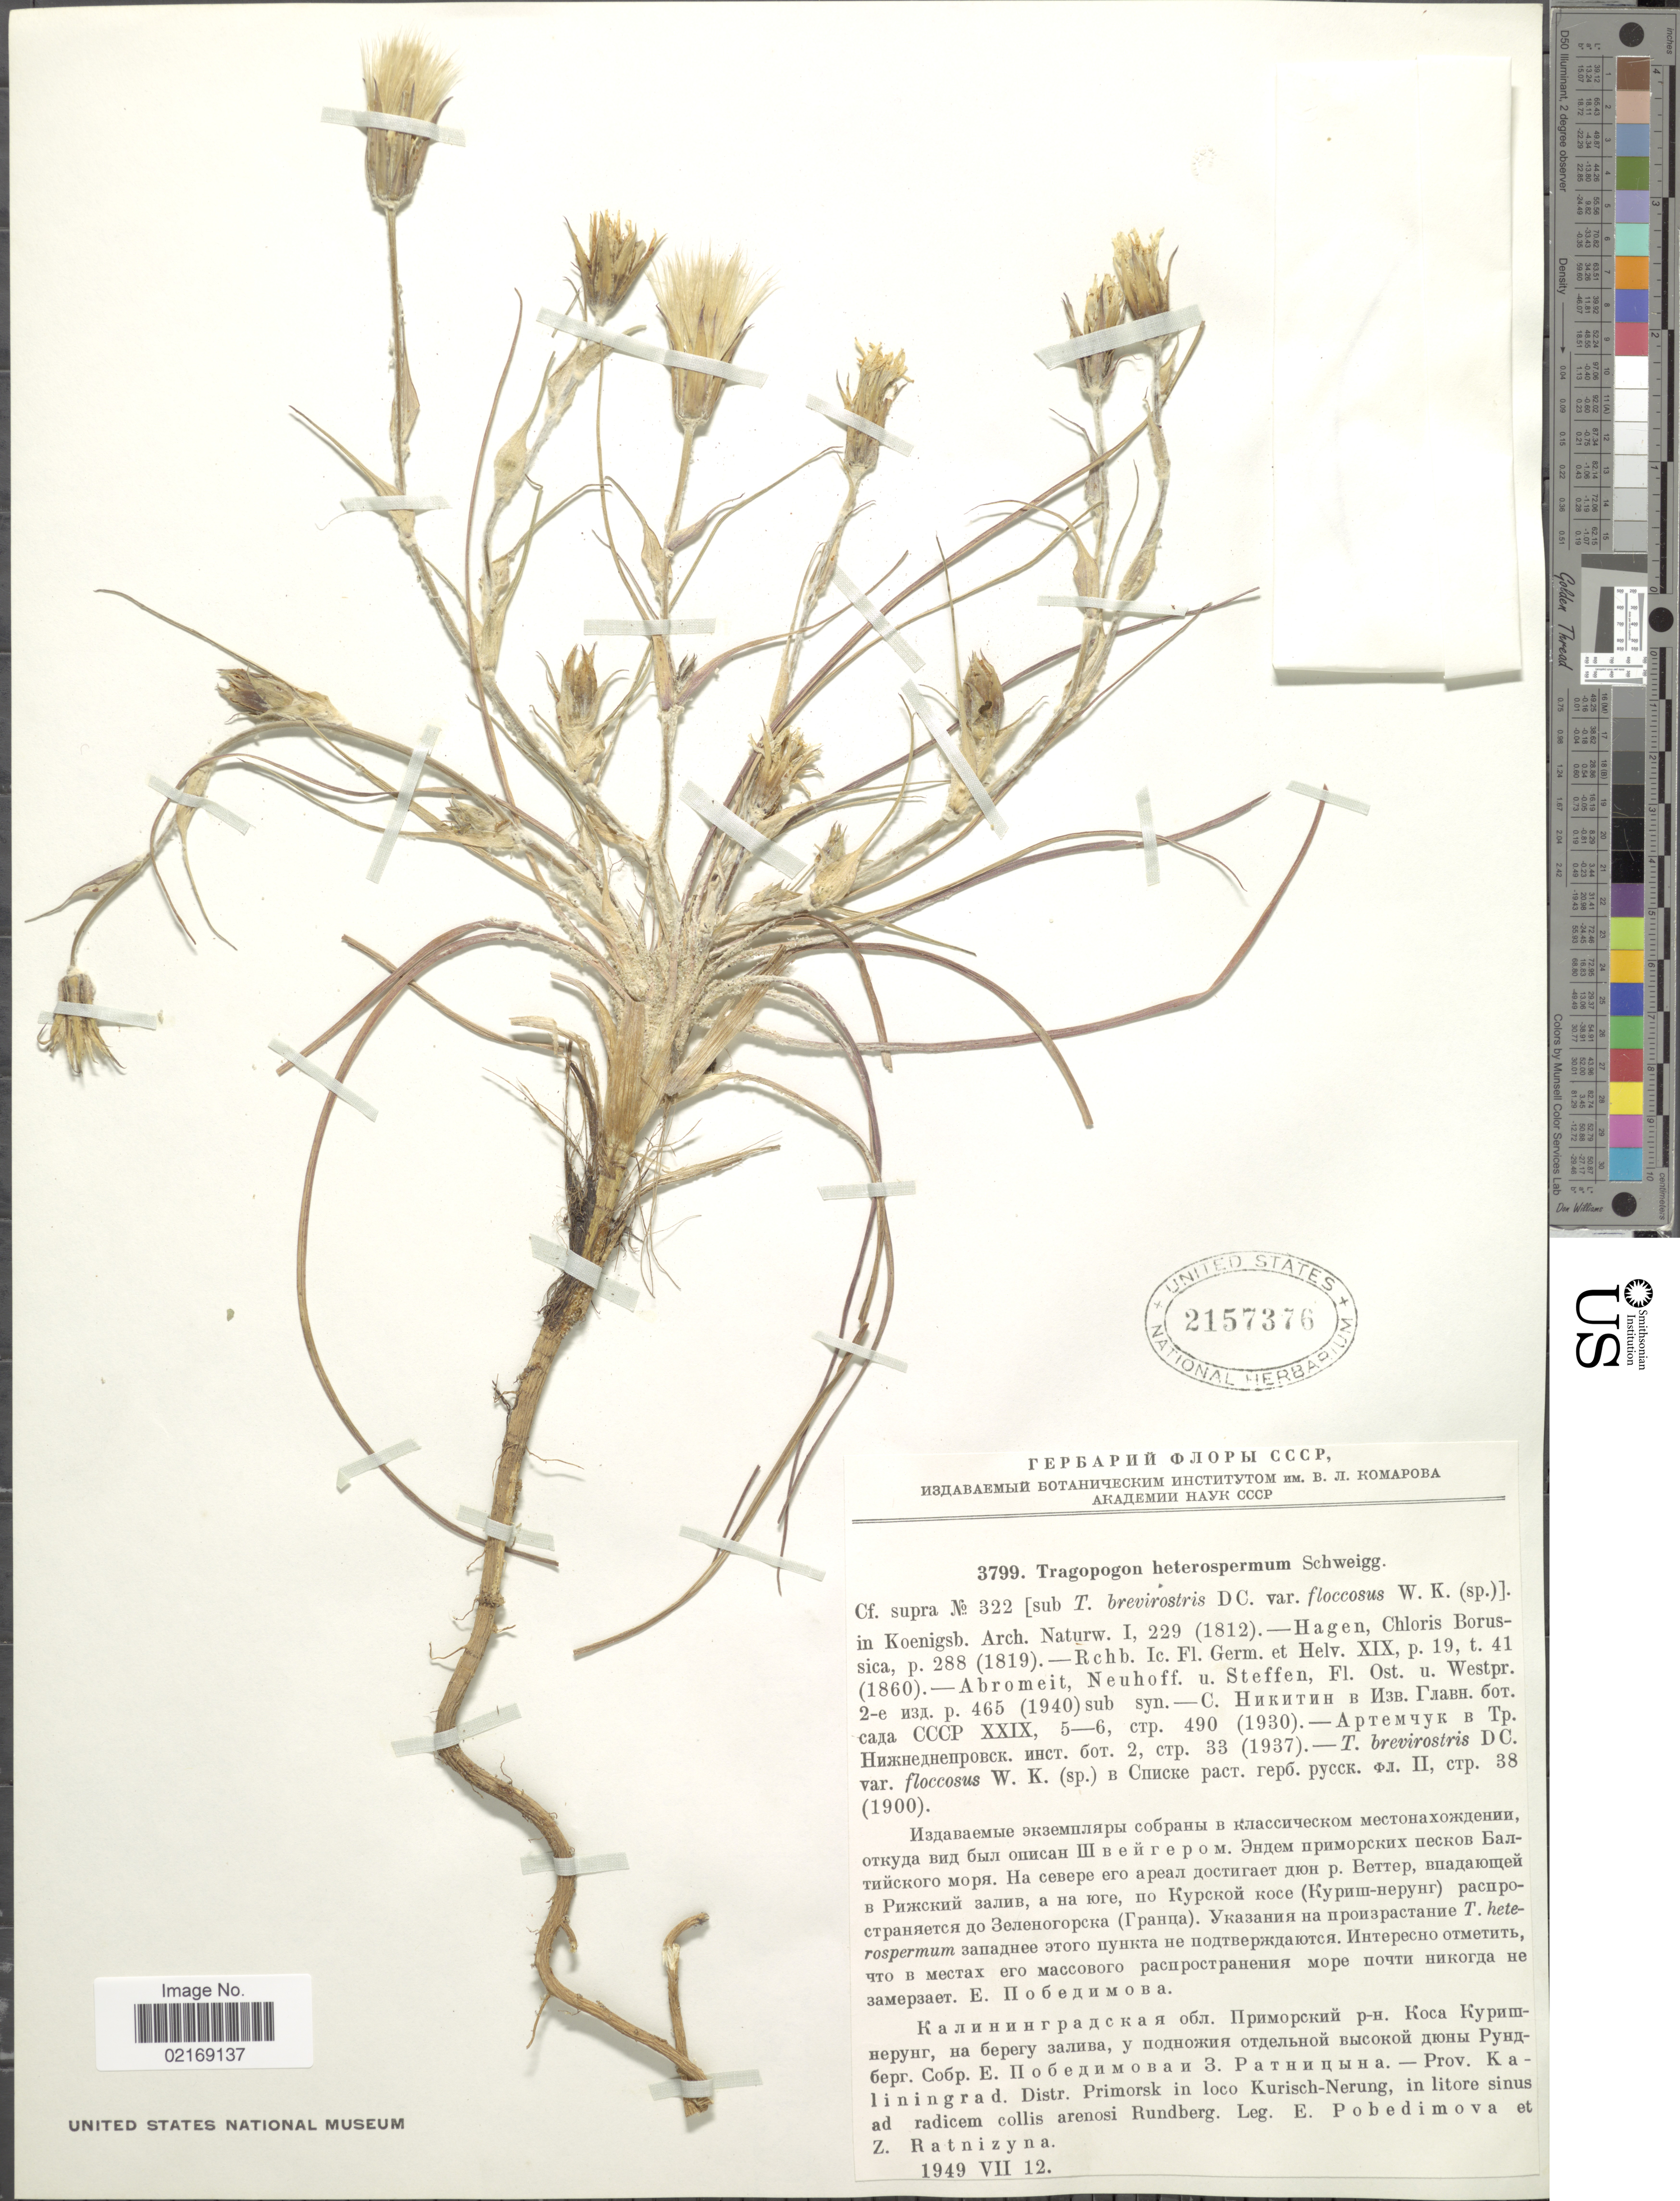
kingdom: Plantae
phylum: Tracheophyta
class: Magnoliopsida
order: Asterales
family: Asteraceae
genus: Tragopogon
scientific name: Tragopogon heterospermus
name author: Schweigg.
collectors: E. Pobedimova & Z. Ratnizyna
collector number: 3799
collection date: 1949-07-12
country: Russian Federation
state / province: Kaliningrad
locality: Distr. Primorsk in loco Kurisch-Nerung, Rundberg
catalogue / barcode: US 2157376